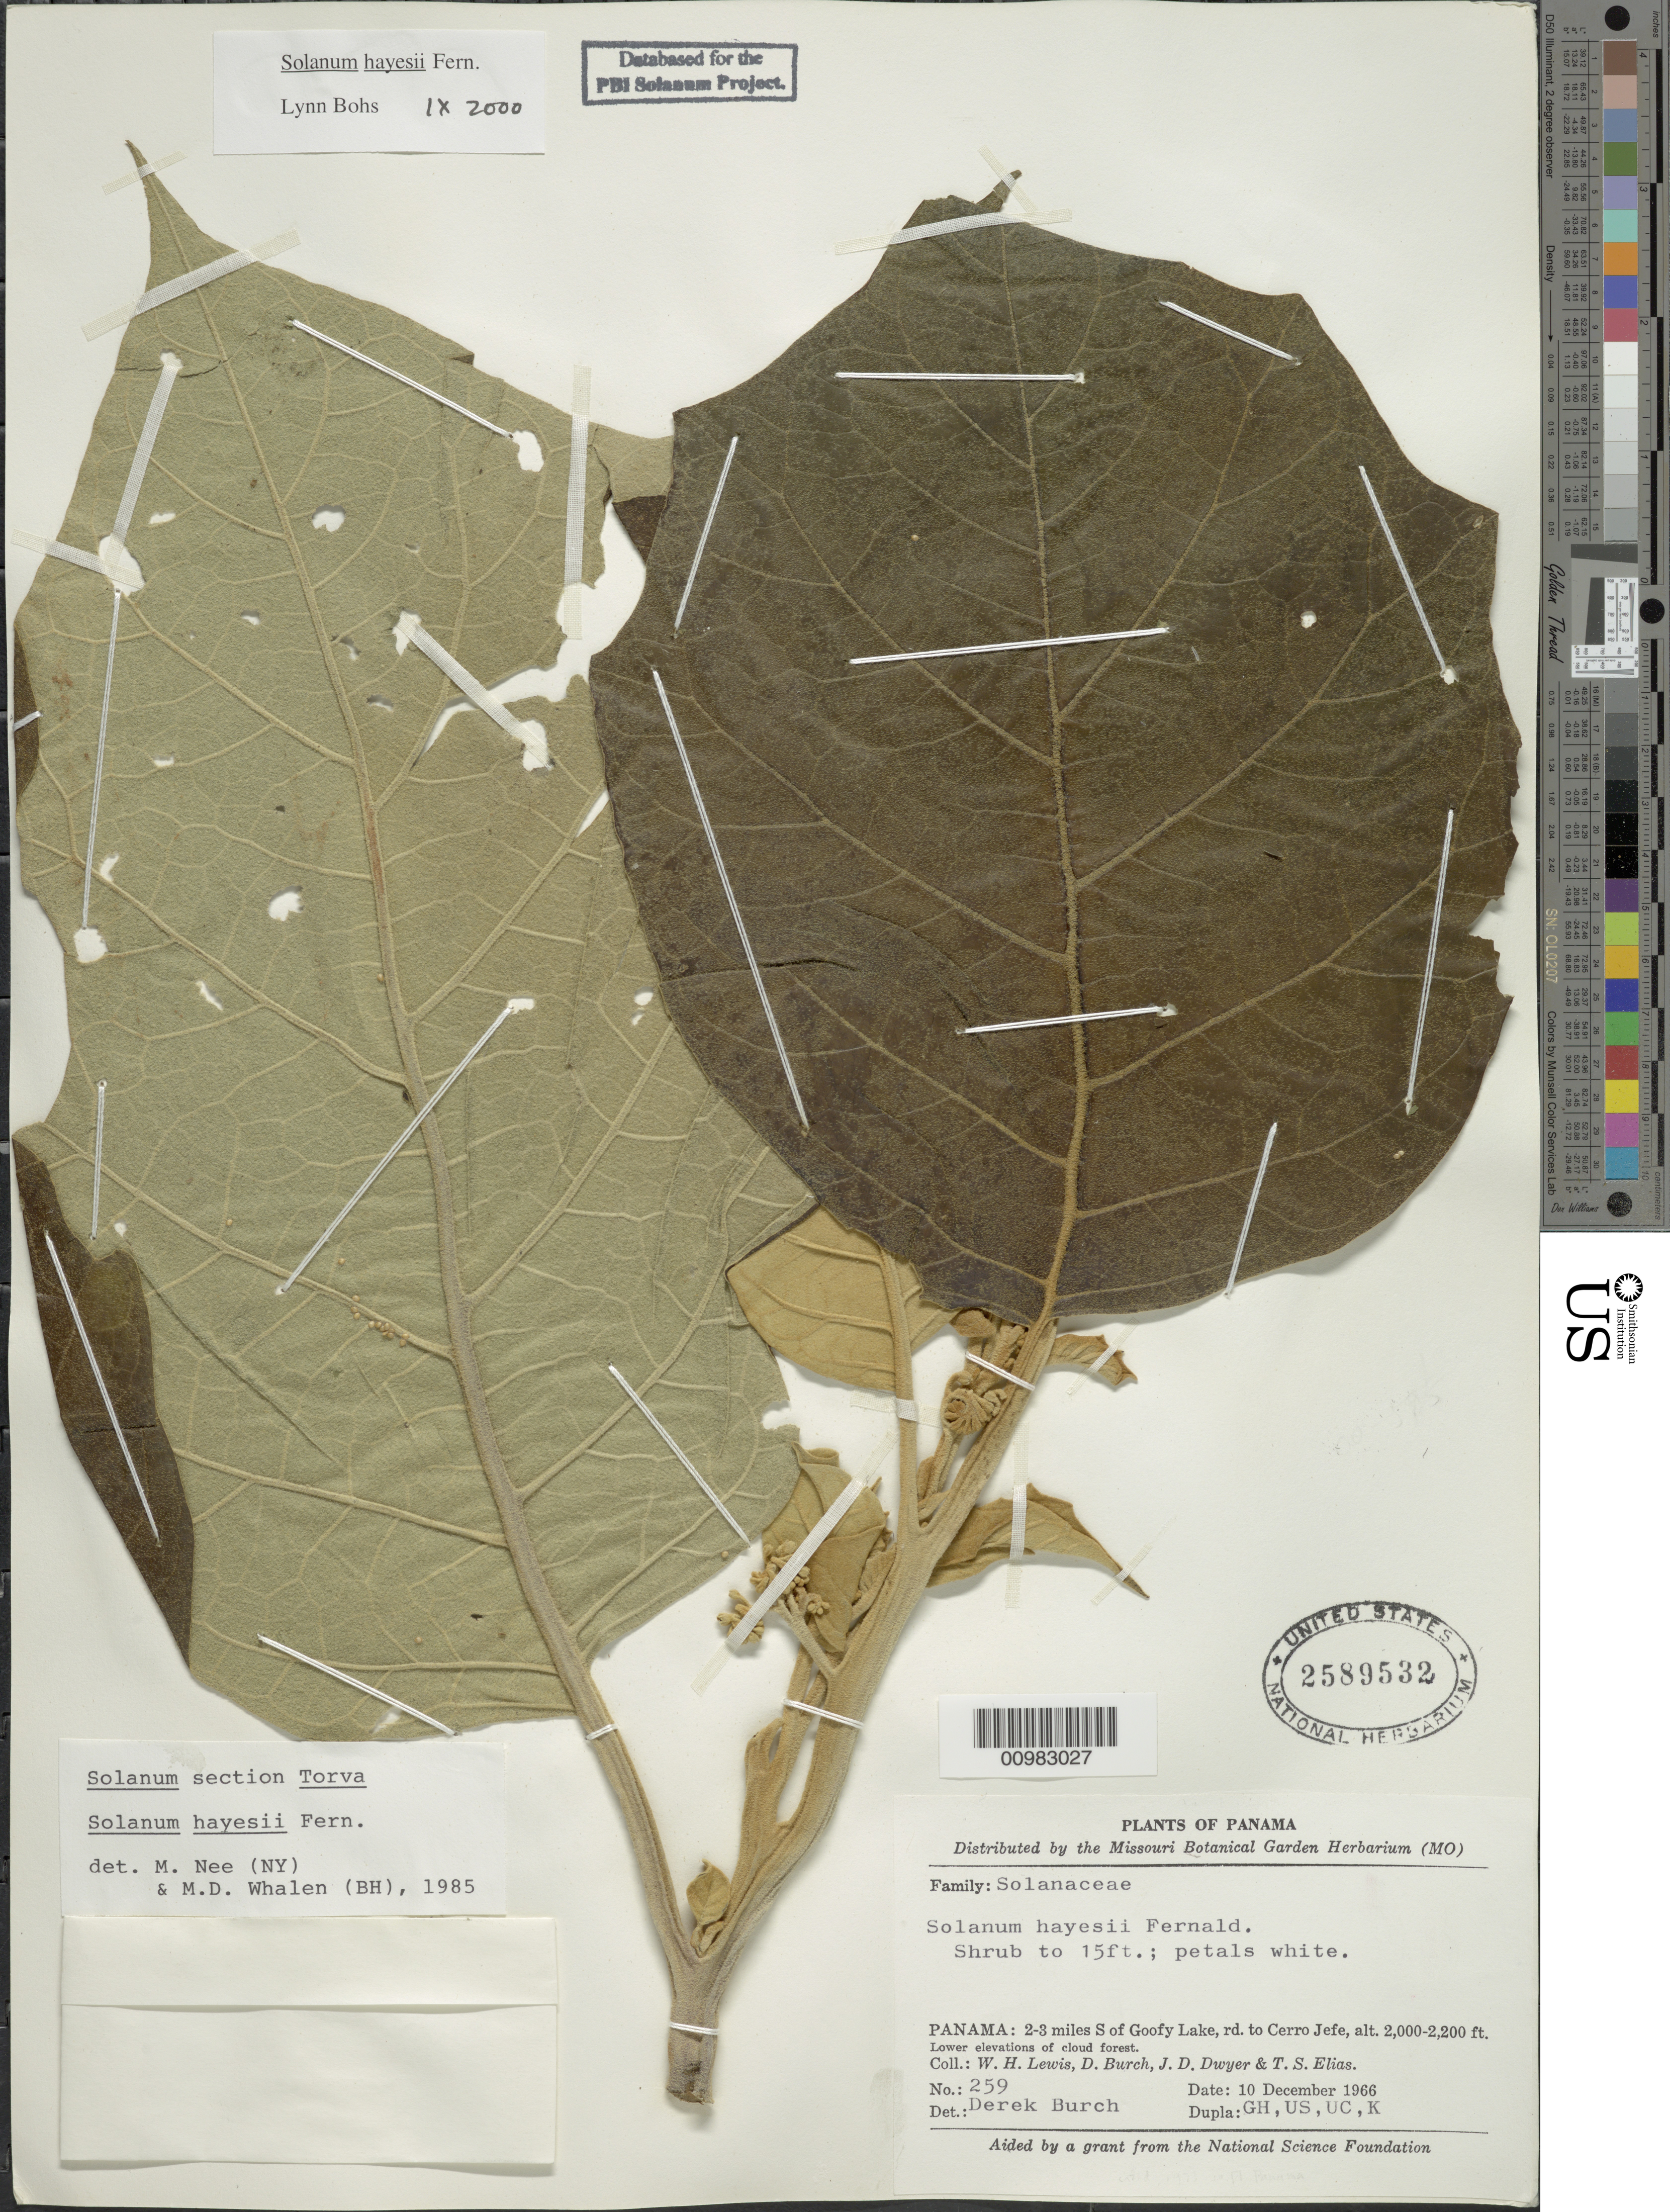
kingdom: Plantae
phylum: Tracheophyta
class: Magnoliopsida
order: Solanales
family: Solanaceae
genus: Solanum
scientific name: Solanum hayesii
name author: Fernald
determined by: Bohs, L. A.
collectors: W. H. Lewis, D. Burch, J. D. Dwyer & T. S. Elias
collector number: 259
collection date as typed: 10 Dec 1966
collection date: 1966-12-10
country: Panama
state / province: Panamá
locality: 2-3 miles S of Goofy Lake, rd. to Cerro Jefe. Lower elevations.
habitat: Cloud forest.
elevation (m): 609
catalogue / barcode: US 2589532